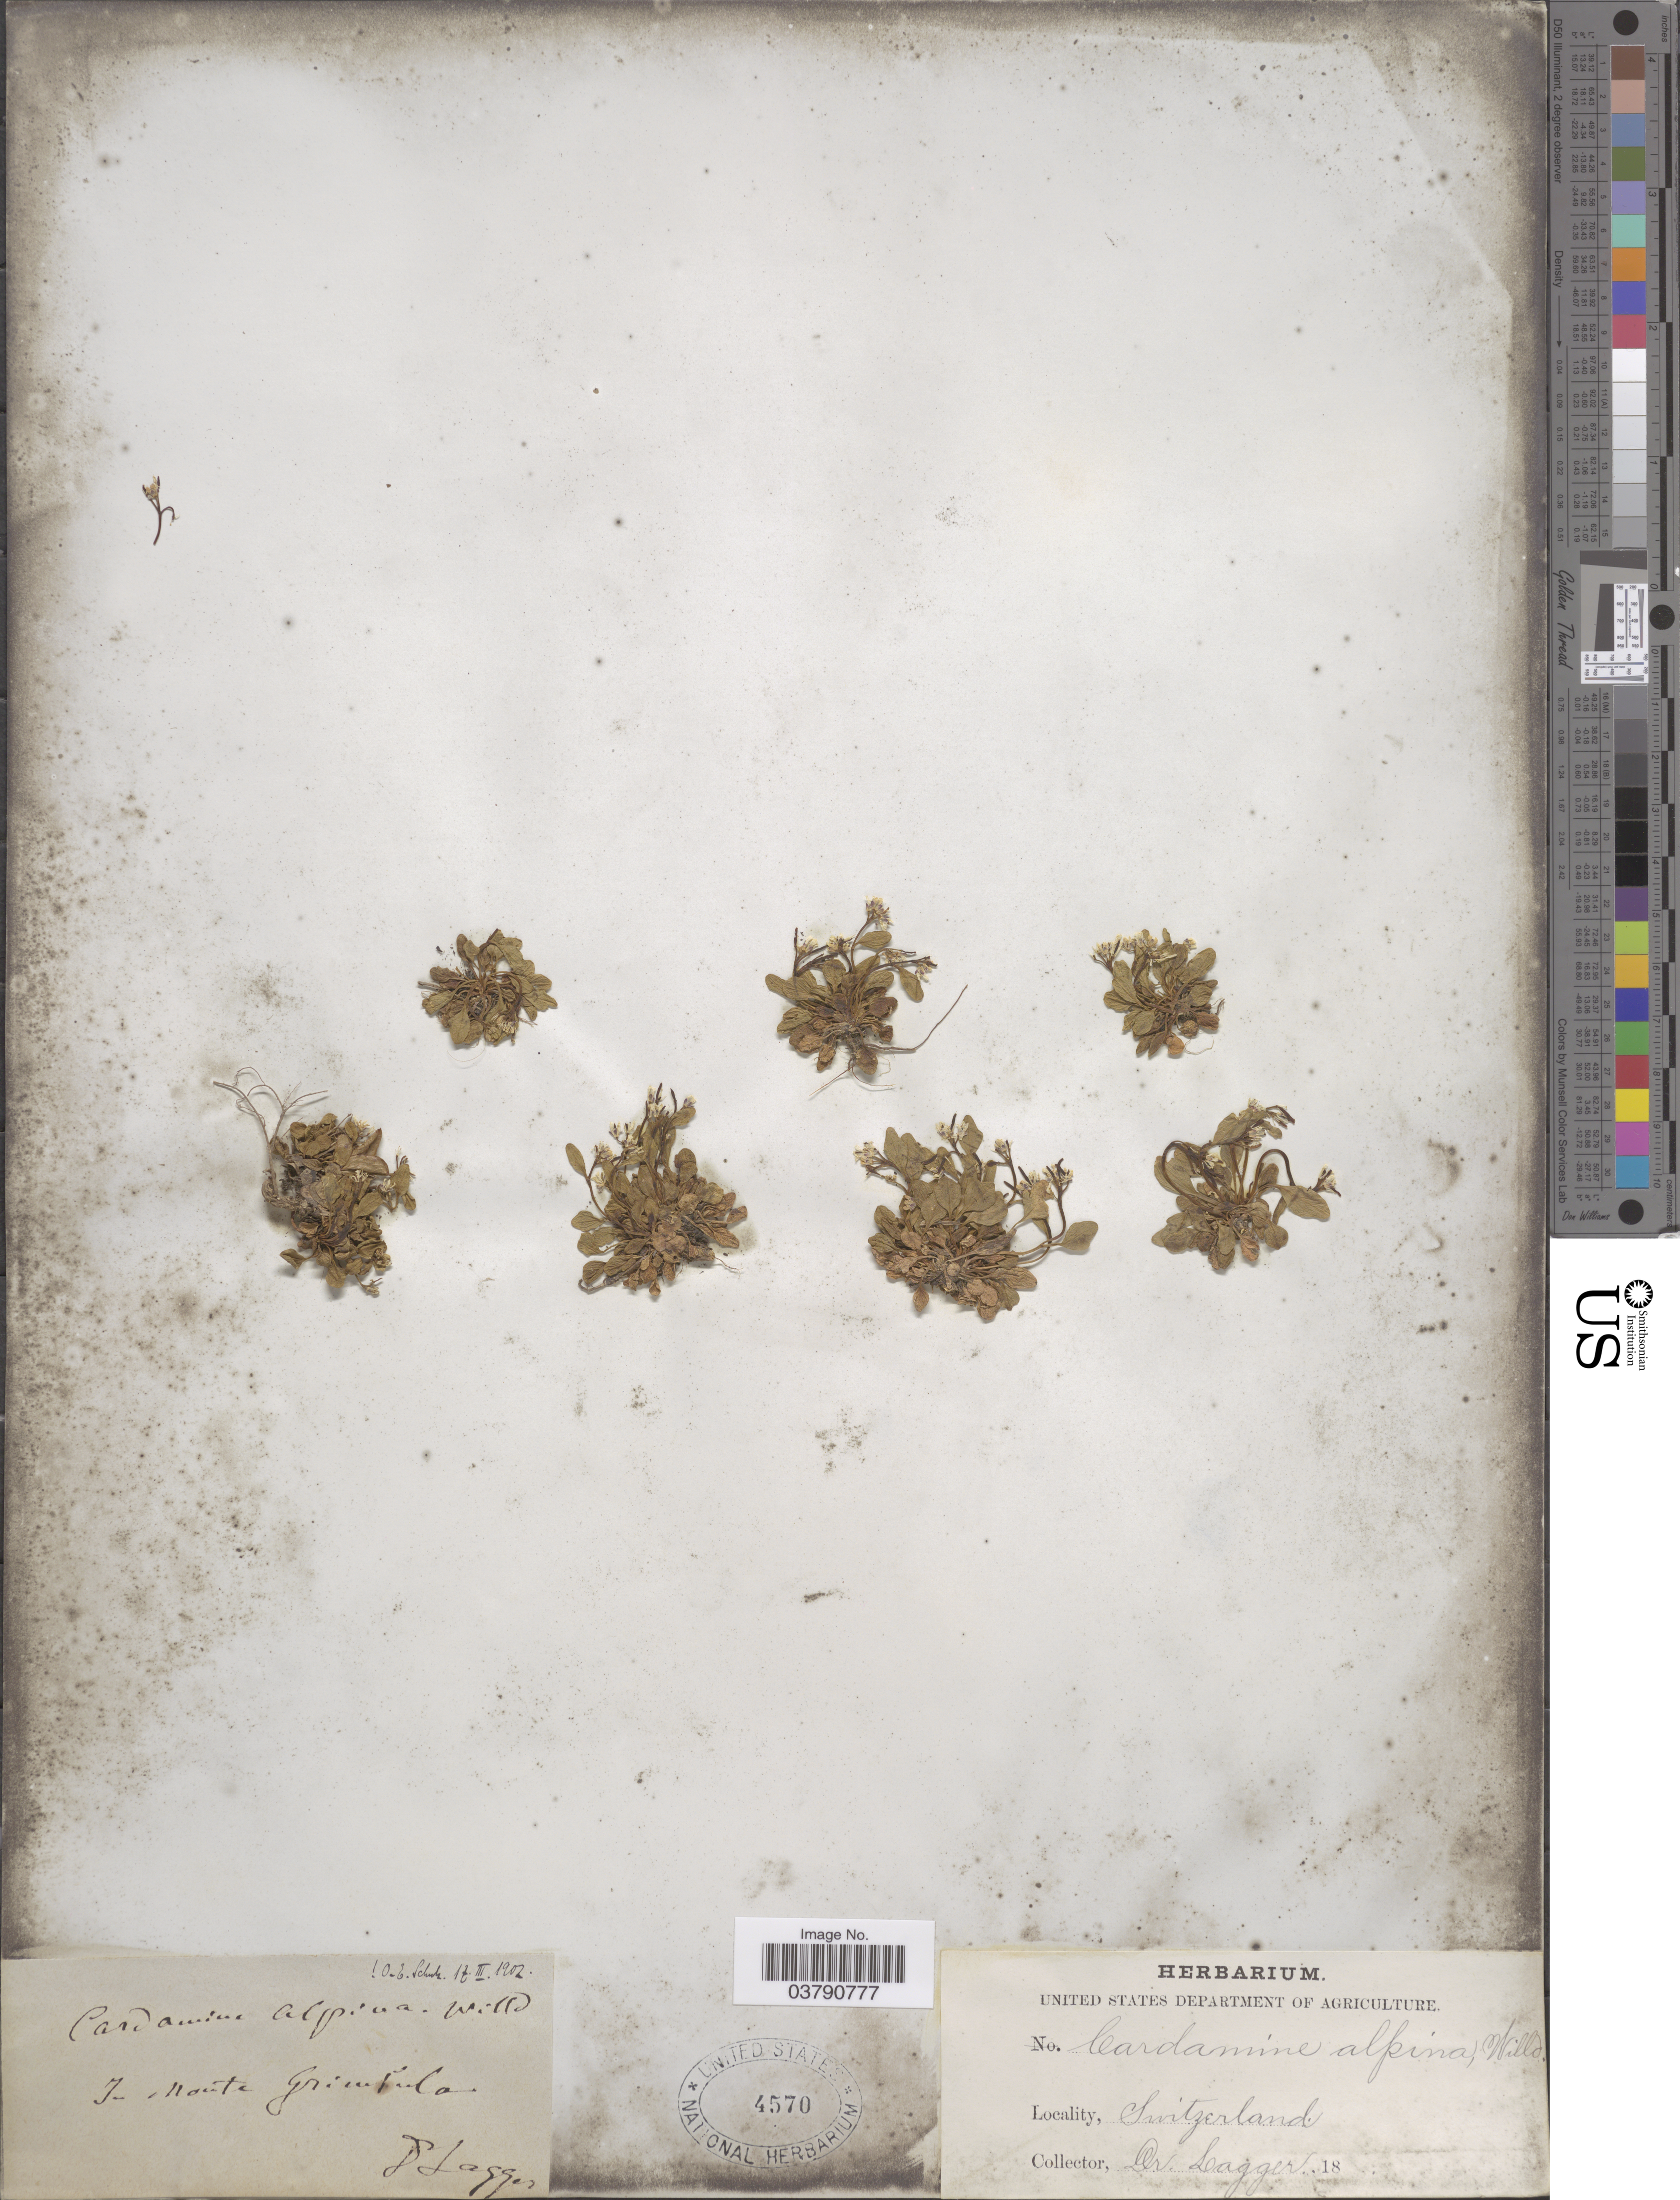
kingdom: Plantae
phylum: Tracheophyta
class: Magnoliopsida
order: Brassicales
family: Brassicaceae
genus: Cardamine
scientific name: Cardamine alpina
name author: Willd.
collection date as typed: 18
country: Switzerland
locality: In Monte Grimsula.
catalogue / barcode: US 4570